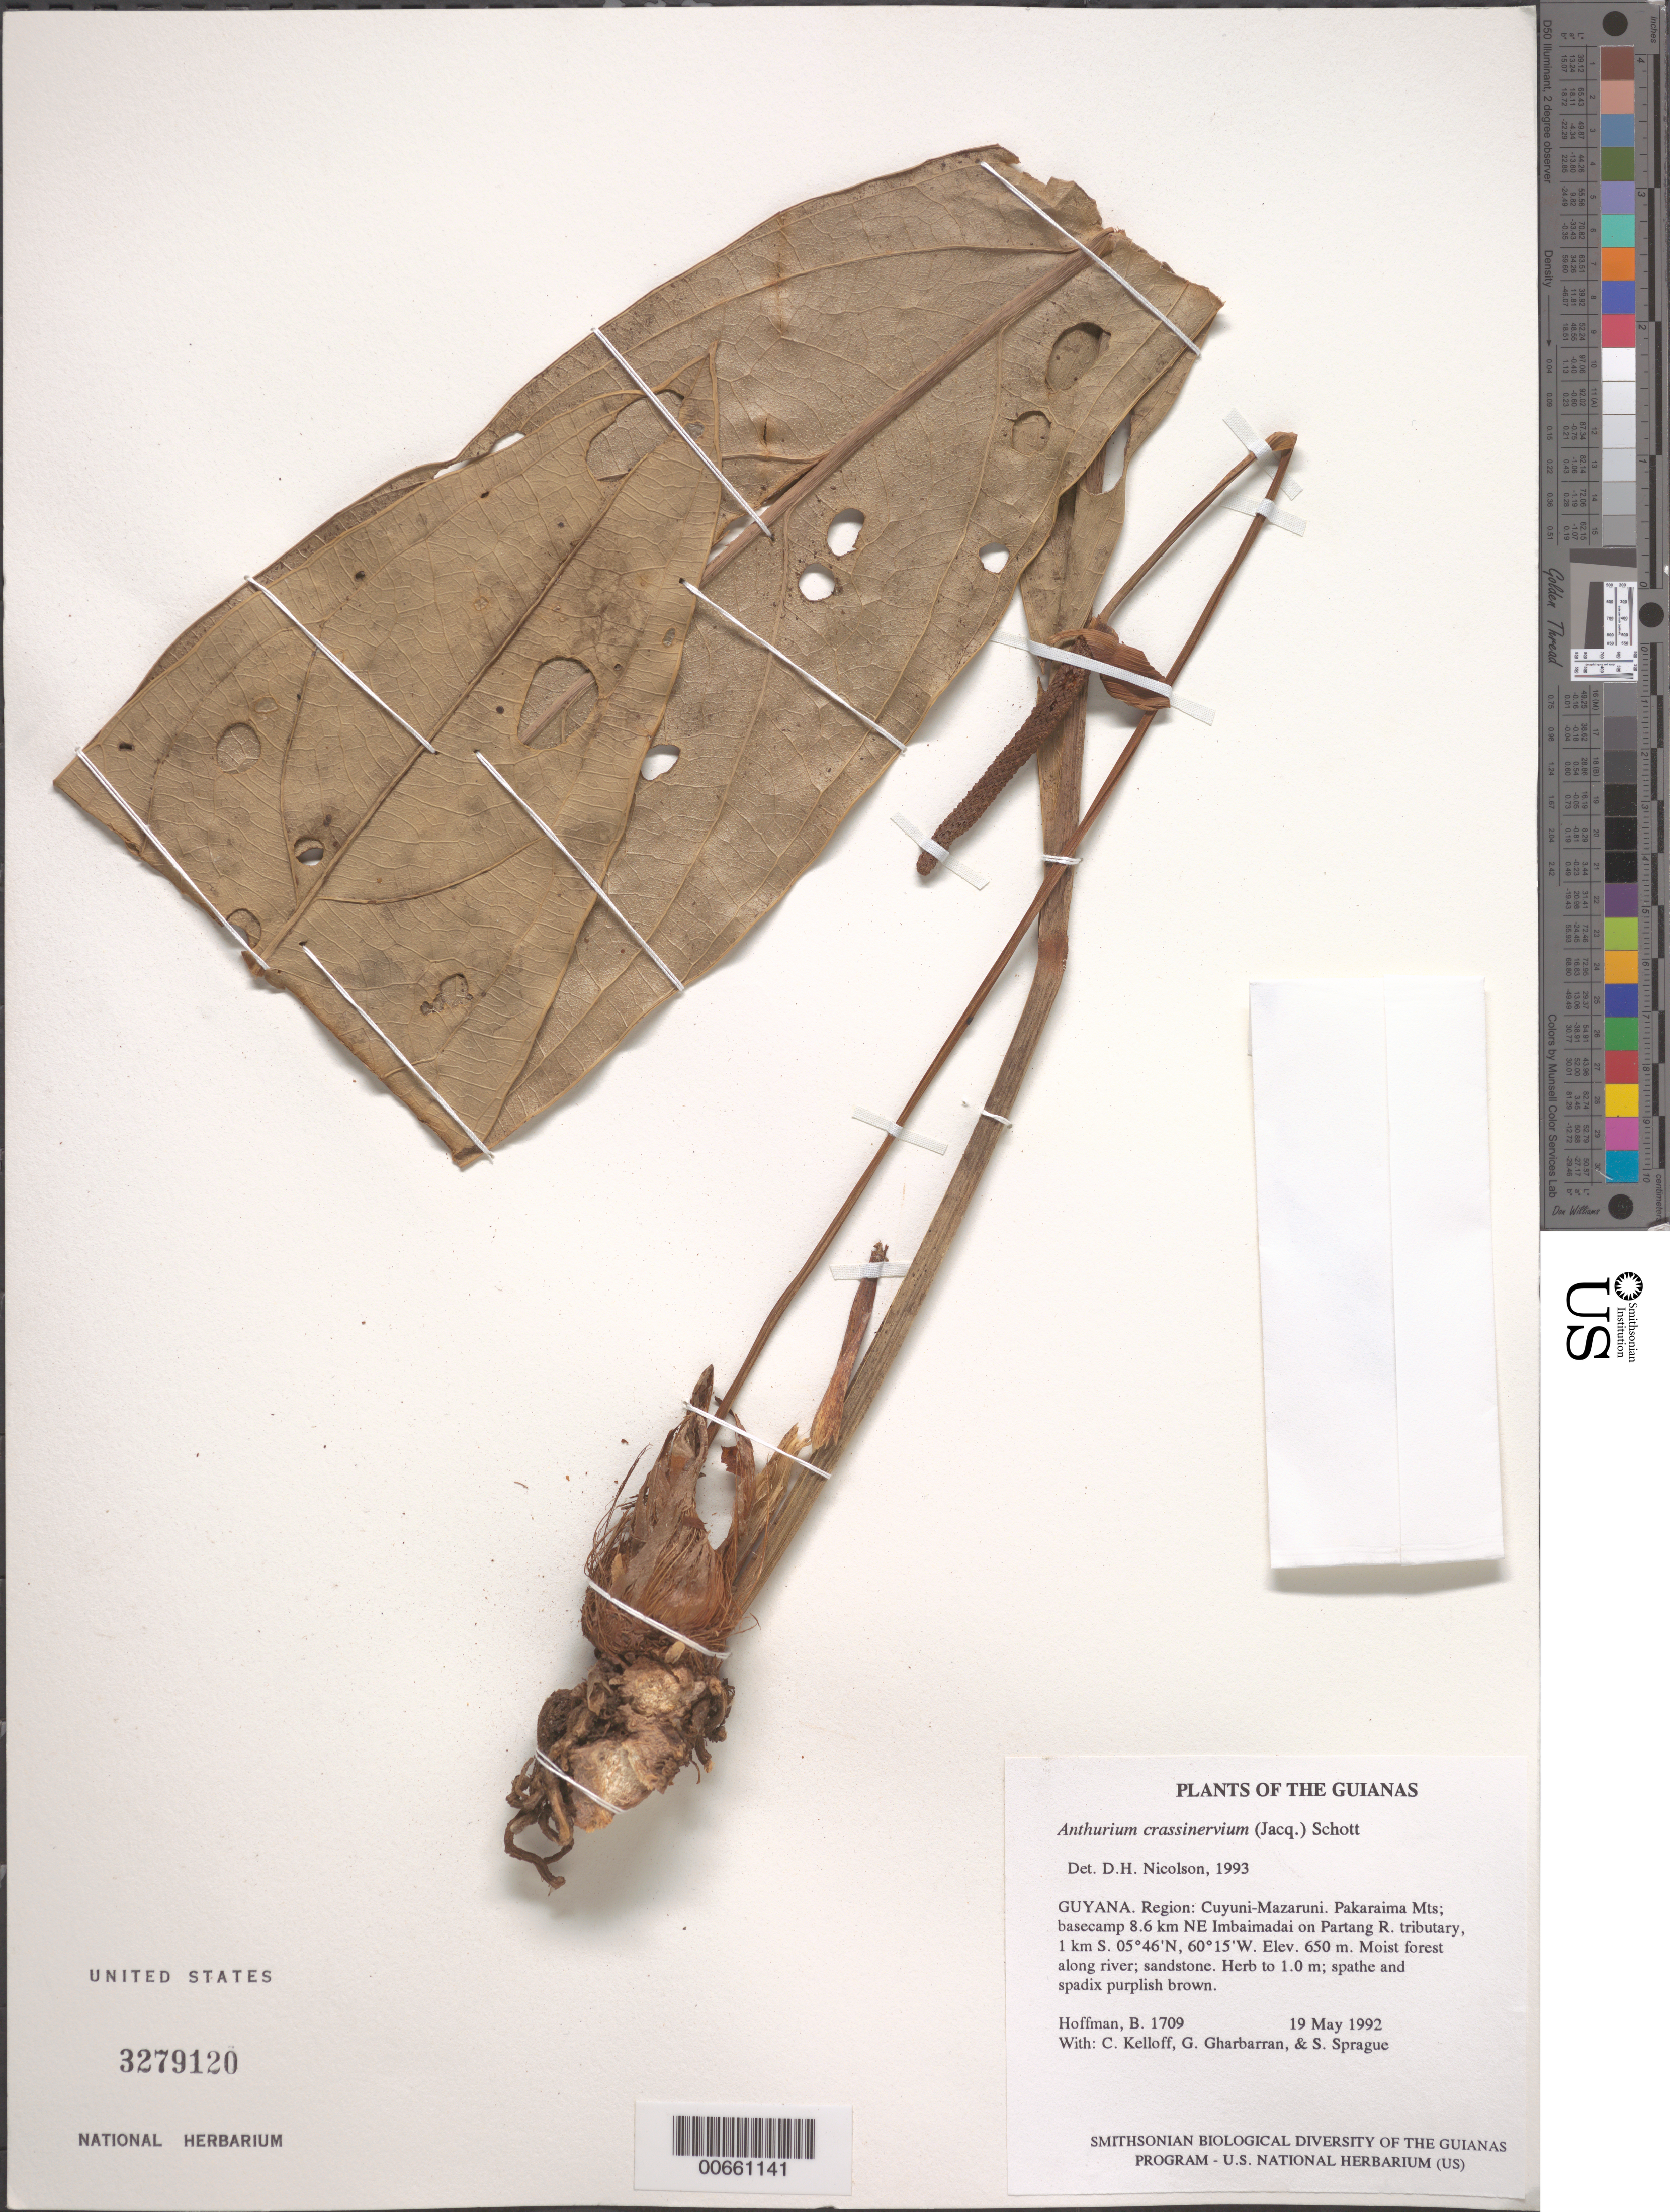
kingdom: Plantae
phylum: Tracheophyta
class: Liliopsida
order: Alismatales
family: Araceae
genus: Anthurium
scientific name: Anthurium crassinervium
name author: (Jacq.) Schott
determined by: Nicolson, Dan H.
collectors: B. Hoffman, C. L. Kelloff, G. Gharbarran & S. Sprague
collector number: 1709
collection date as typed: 19 May 1992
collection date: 1992-05-19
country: Guyana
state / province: Cuyuni-Mazaruni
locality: Pakaraima Mts; basecamp 8.6 km NE Imbaimadai on Partang River tributary, 1 km S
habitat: Moist forest along river; sandstone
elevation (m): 650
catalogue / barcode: US 3279120